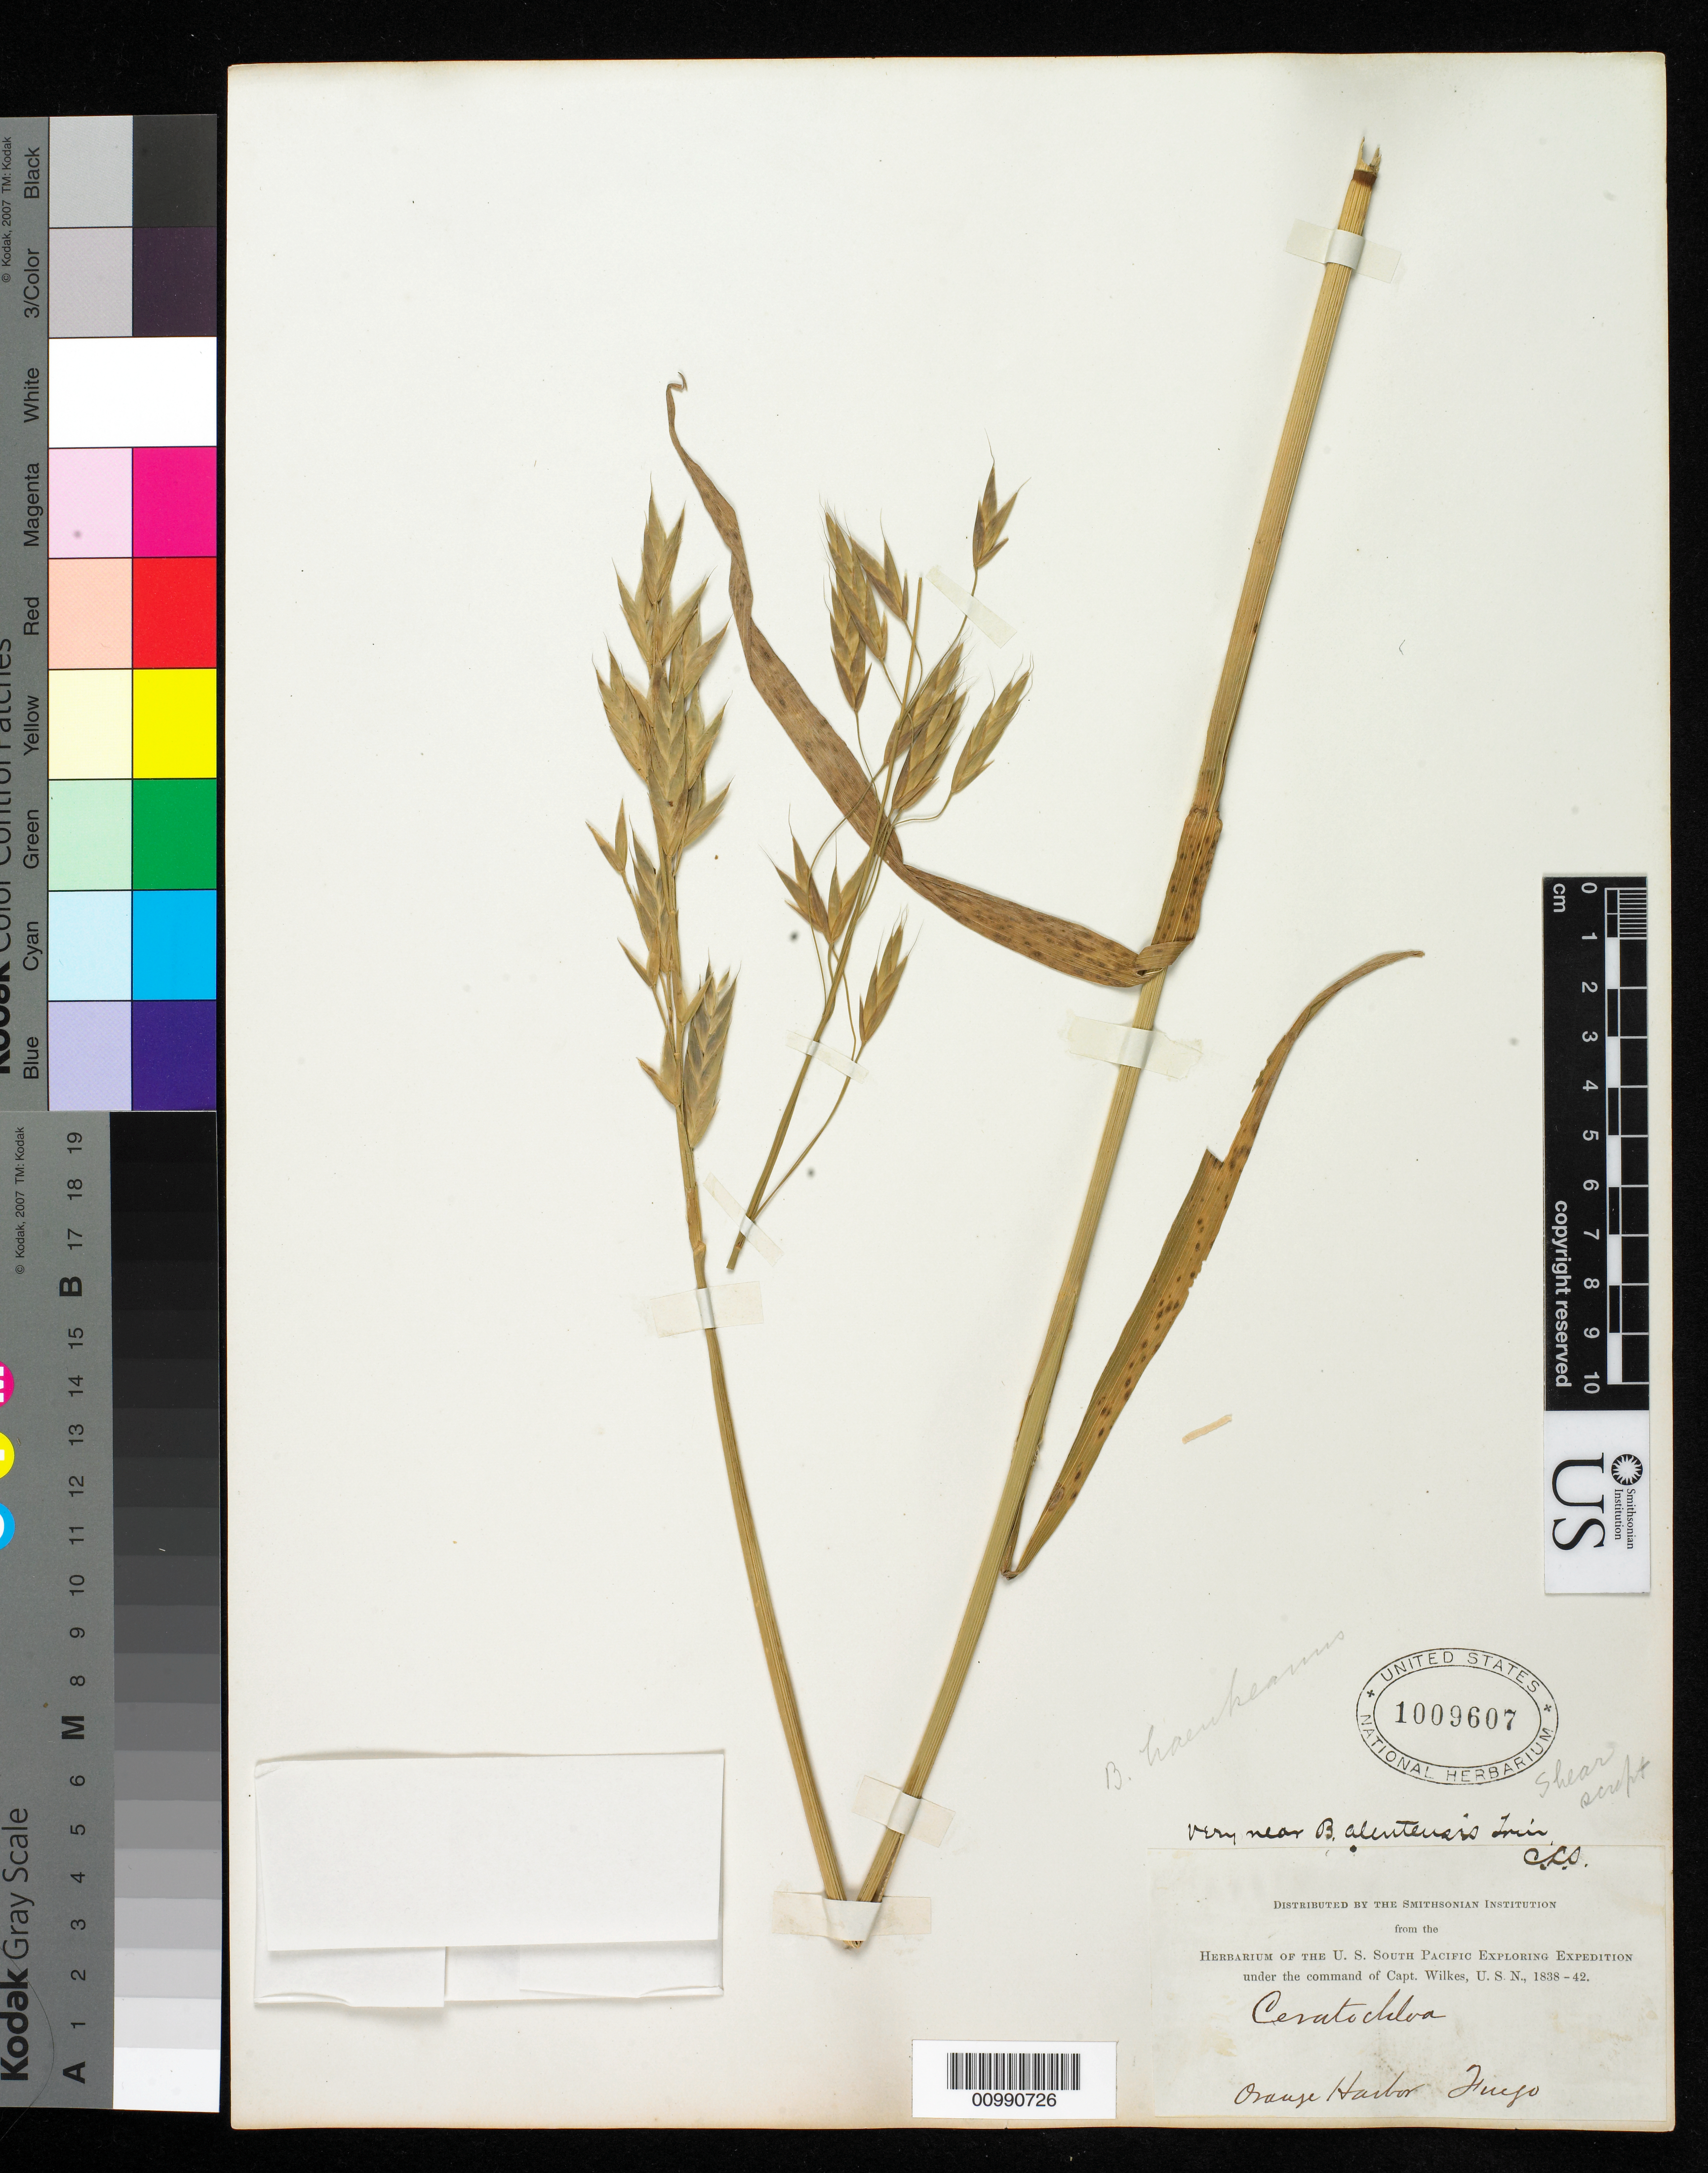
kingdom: Plantae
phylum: Tracheophyta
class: Liliopsida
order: Poales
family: Poaceae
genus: Bromus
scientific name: Bromus sp.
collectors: Wilkes Explor. Exped.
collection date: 1838/1842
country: Argentina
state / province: Tierra del Fuego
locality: Orange Harbor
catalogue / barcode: US 1009607